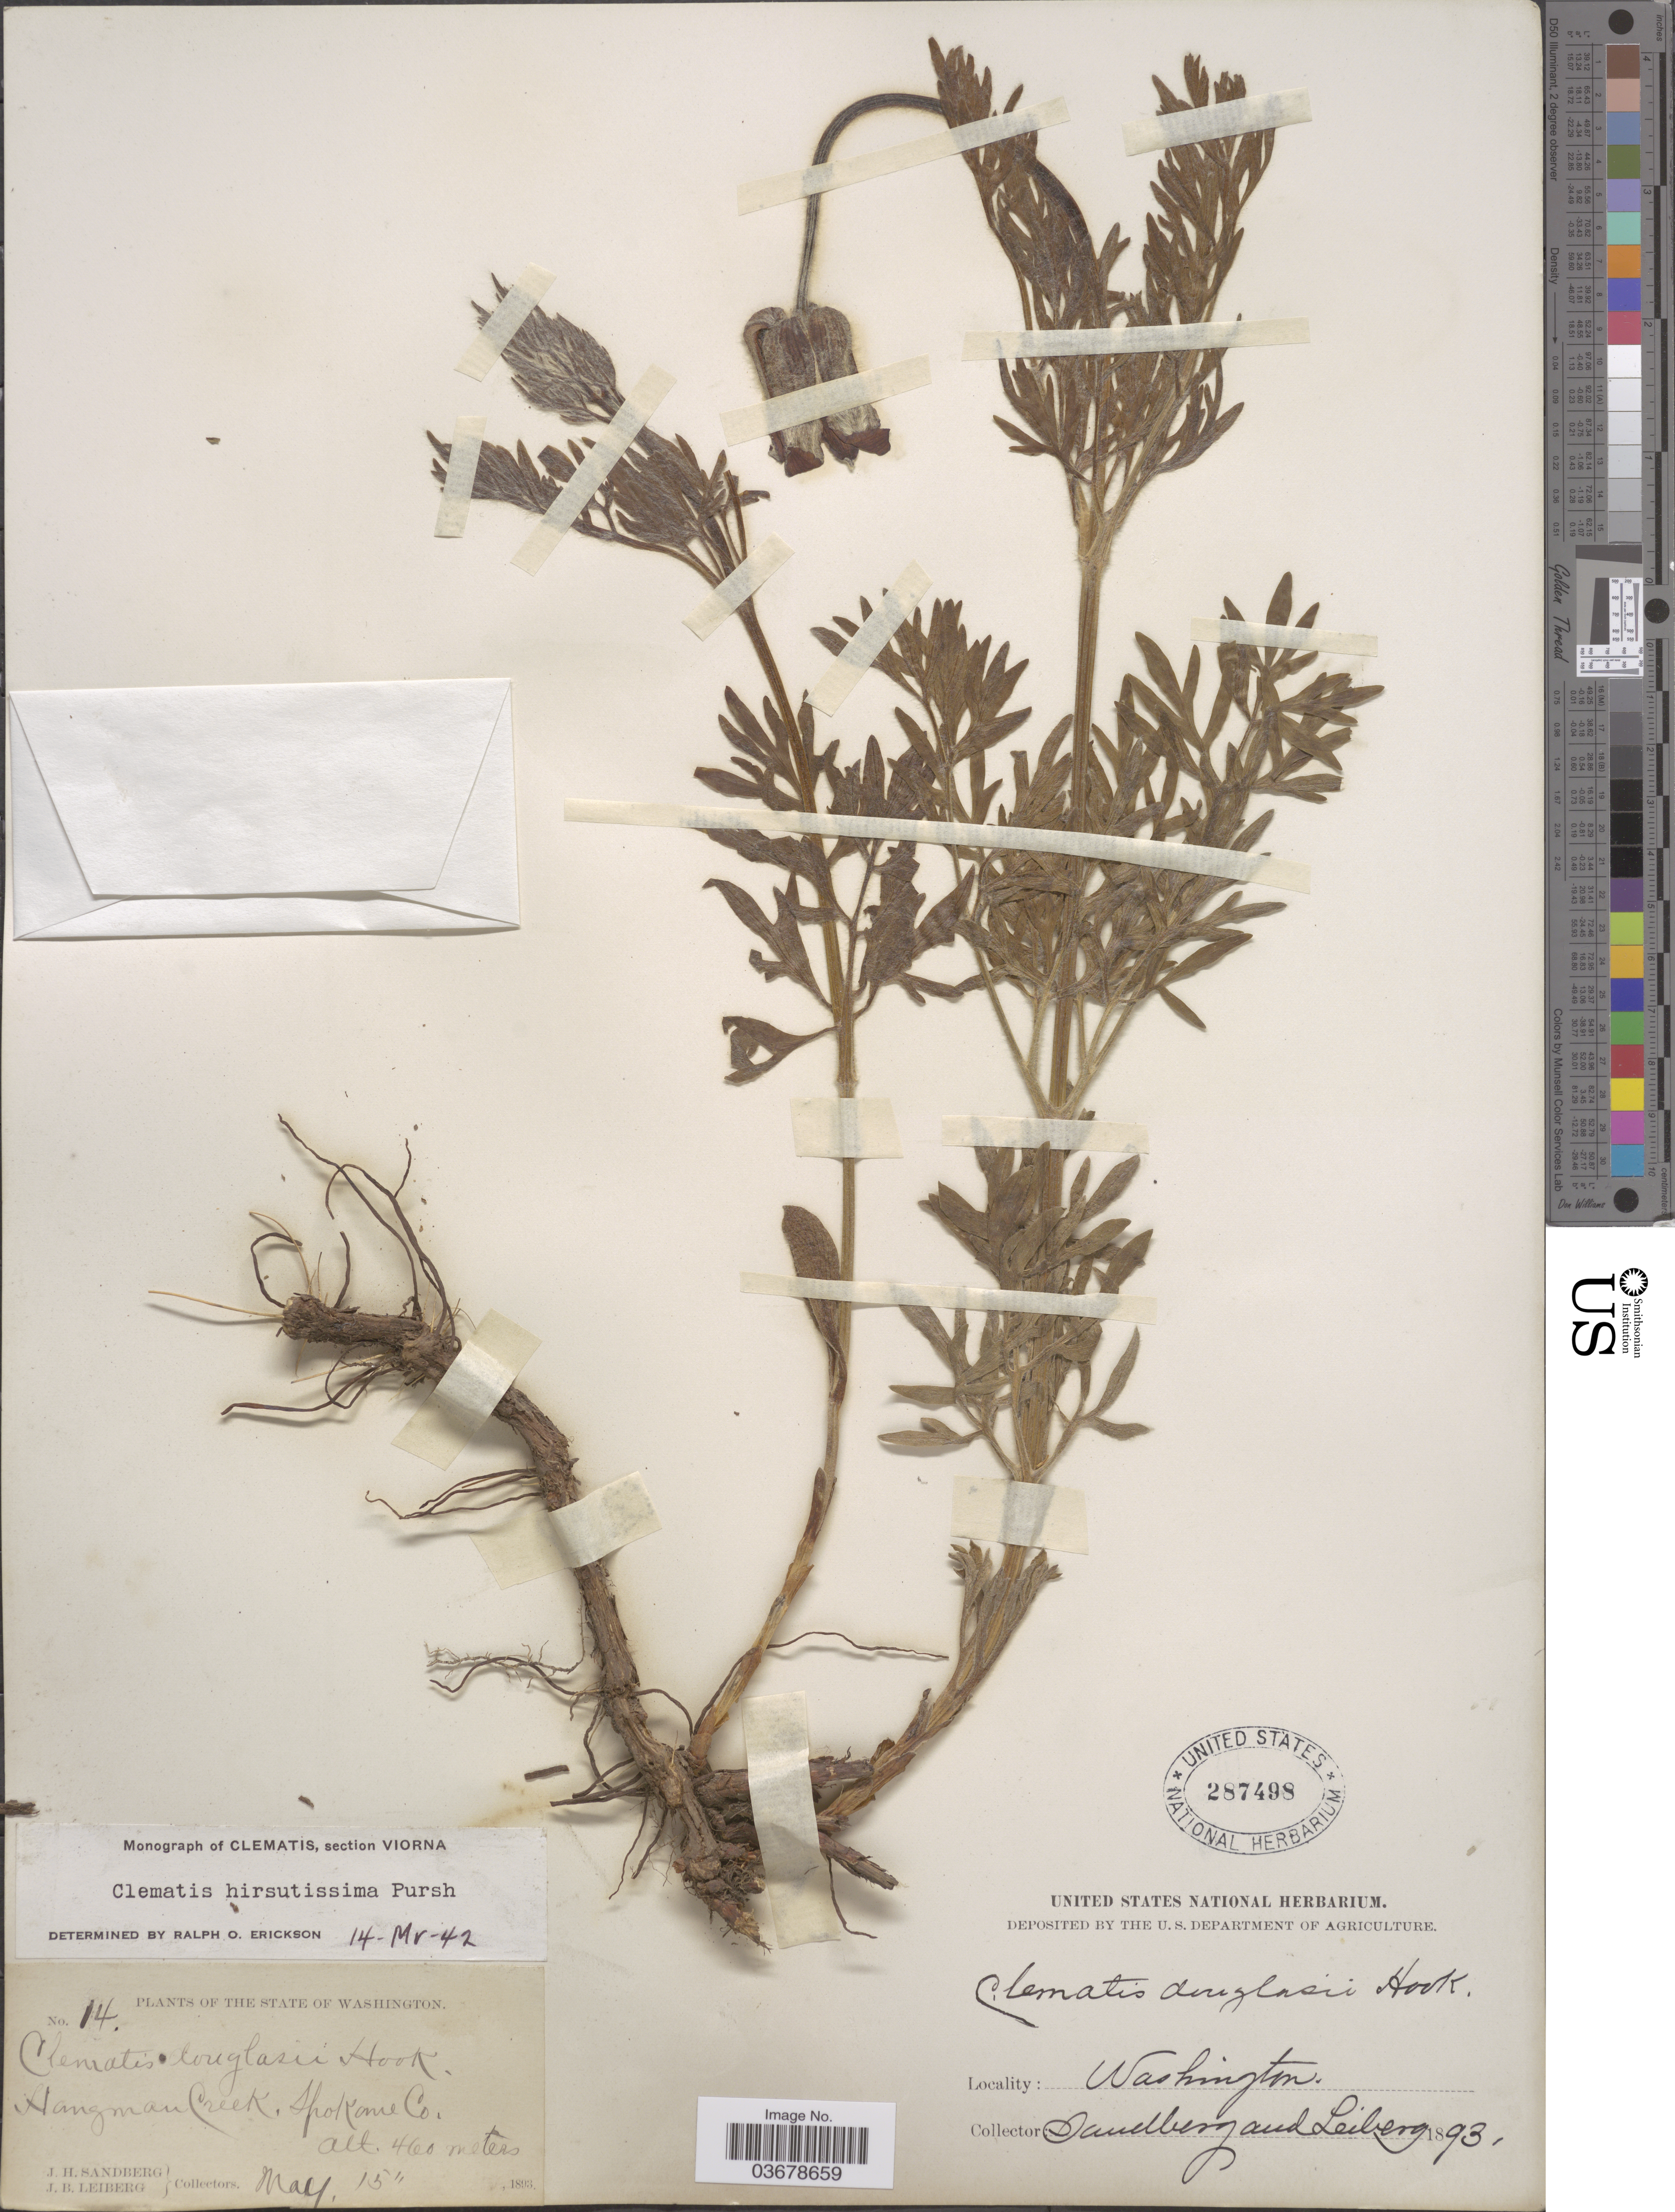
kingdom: Plantae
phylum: Tracheophyta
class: Magnoliopsida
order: Ranunculales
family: Ranunculaceae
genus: Clematis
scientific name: Clematis viorna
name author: L.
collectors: J. H. Sandberg & J. B. Leiberg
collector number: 14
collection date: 1893-05-15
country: United States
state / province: Washington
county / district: Spokane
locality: Hangman Creek, Spokane Co.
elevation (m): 460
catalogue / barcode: US 287498